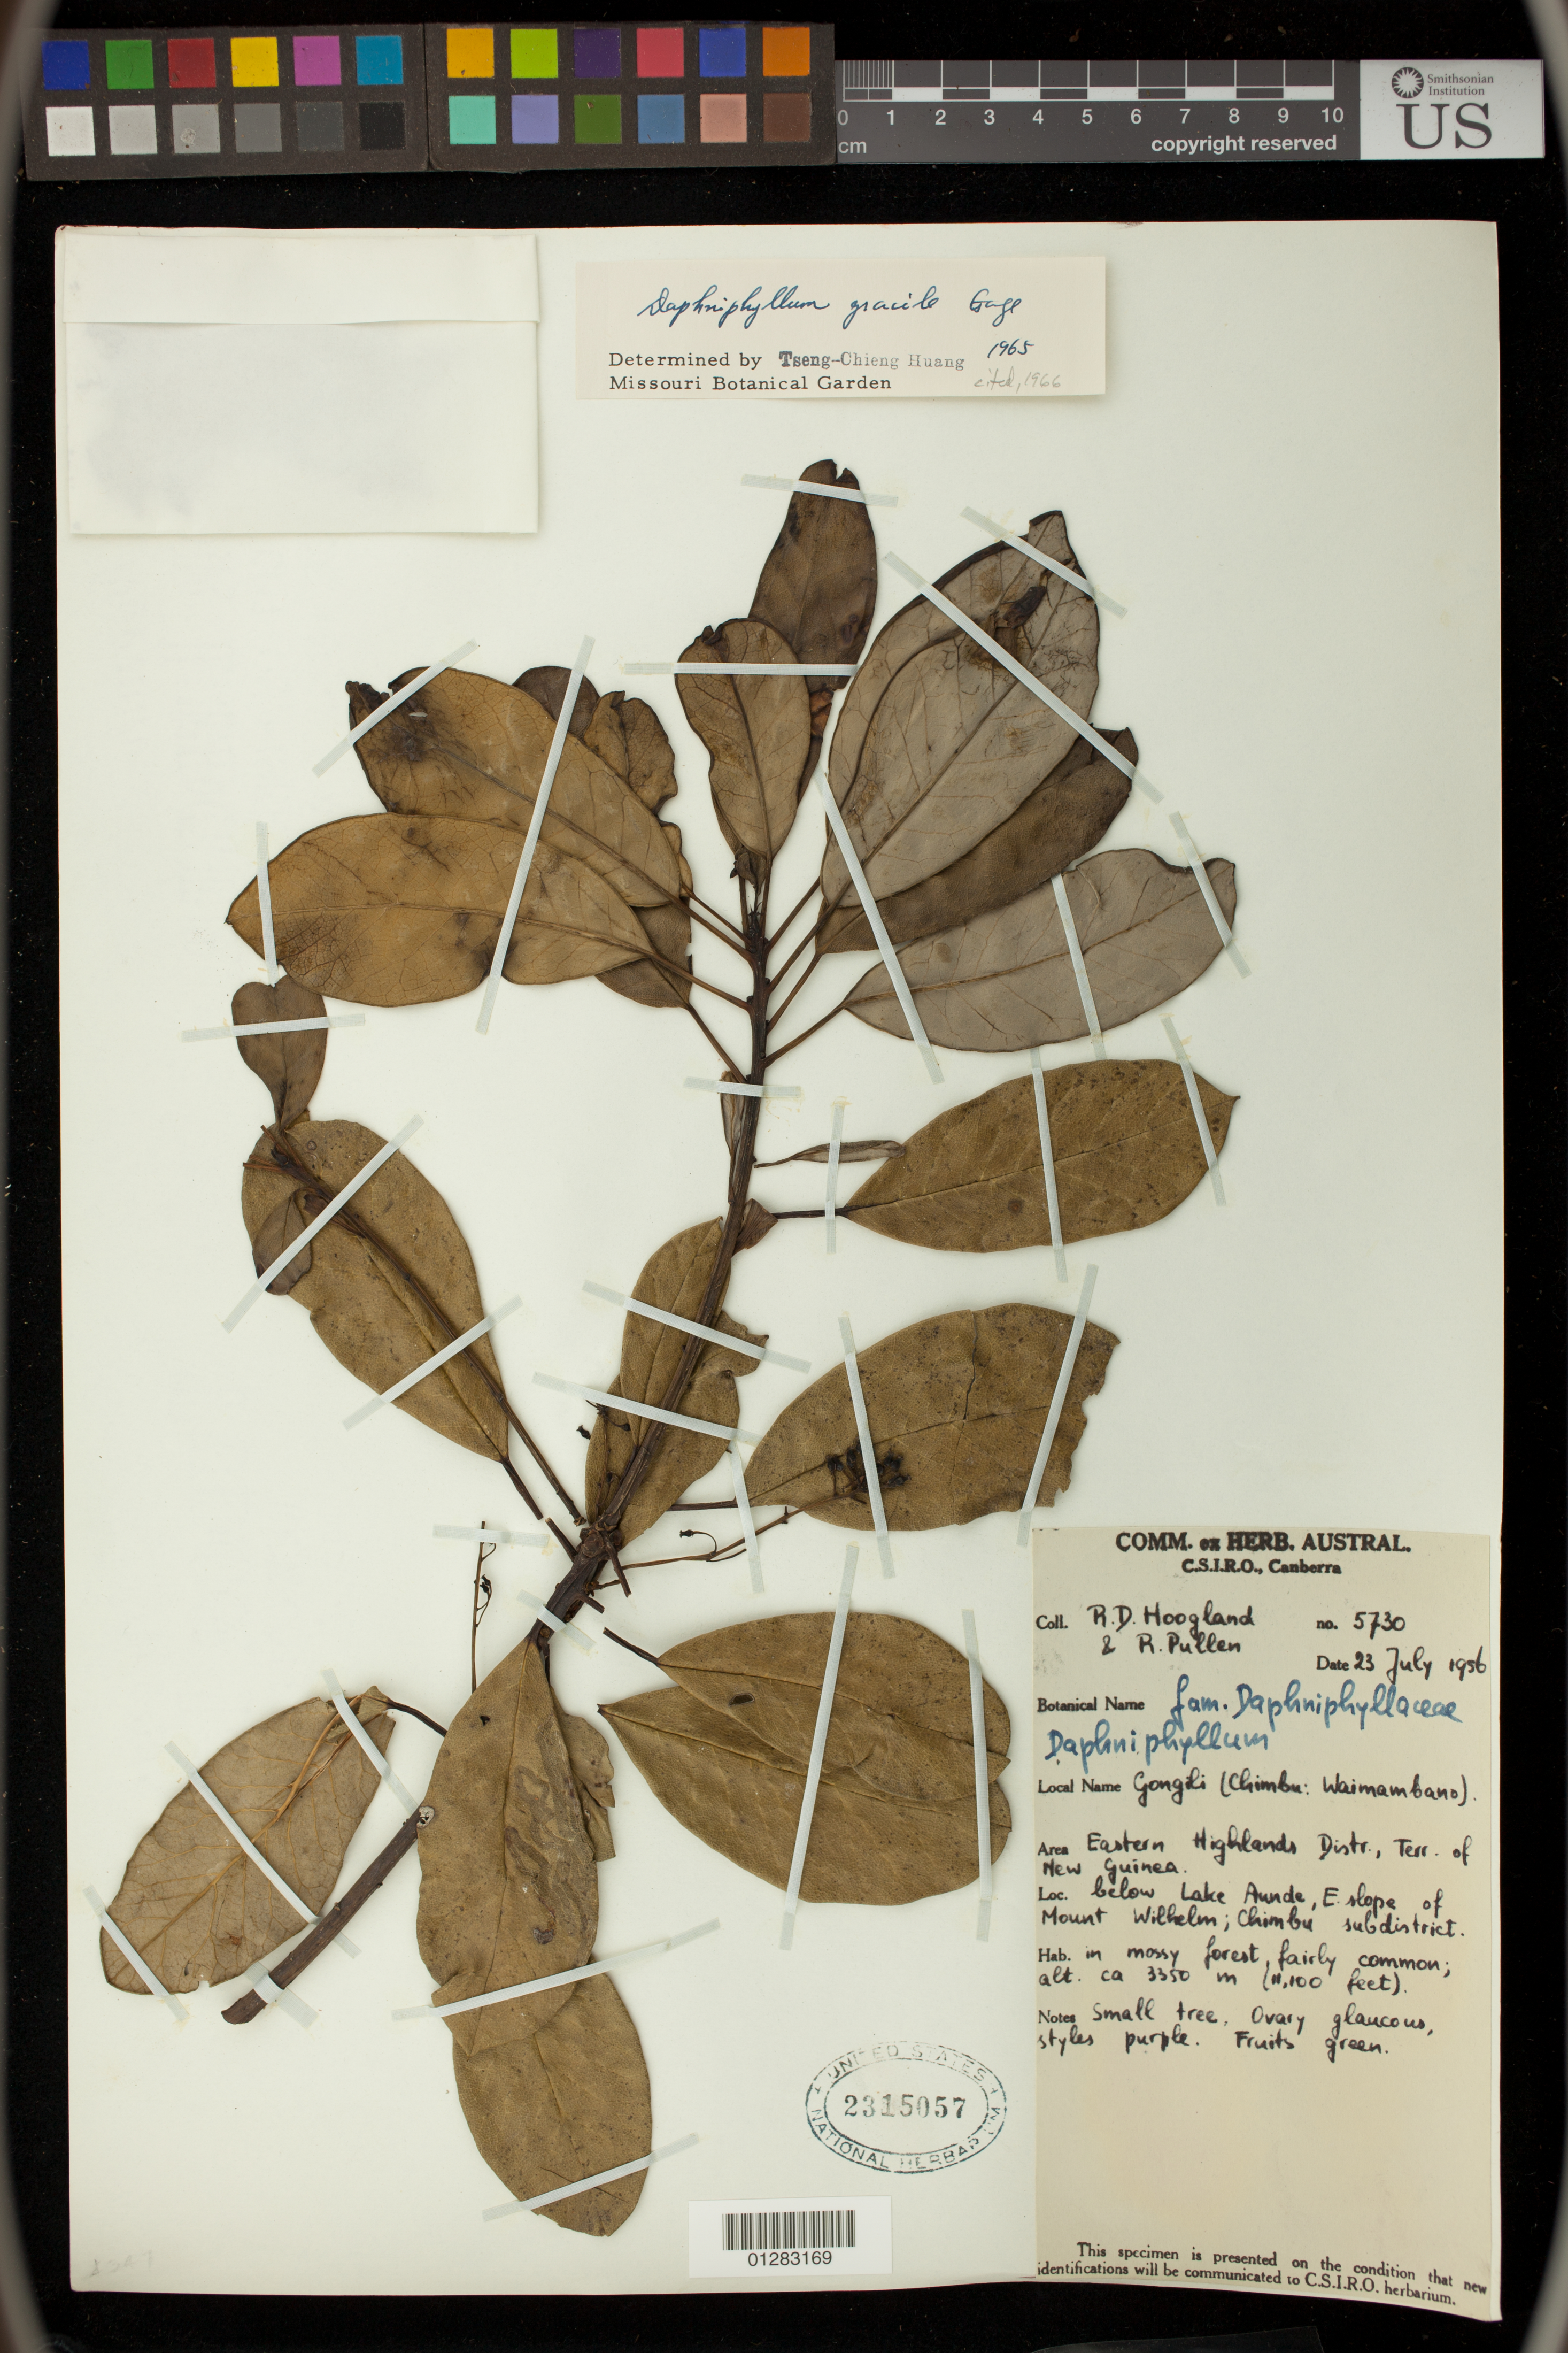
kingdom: Plantae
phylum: Tracheophyta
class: Magnoliopsida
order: Saxifragales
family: Daphniphyllaceae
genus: Daphniphyllum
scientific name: Daphniphyllum gracile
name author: Gage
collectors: R. D. Hoogland & R. Pullen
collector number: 5730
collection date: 1956-07-23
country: Papua New Guinea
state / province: Chimbu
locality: below Lake Aunde, E. slope of Mount Wilhelm, Chimbu subdistrict,Eastern Highlands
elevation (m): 1021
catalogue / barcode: US 2315057